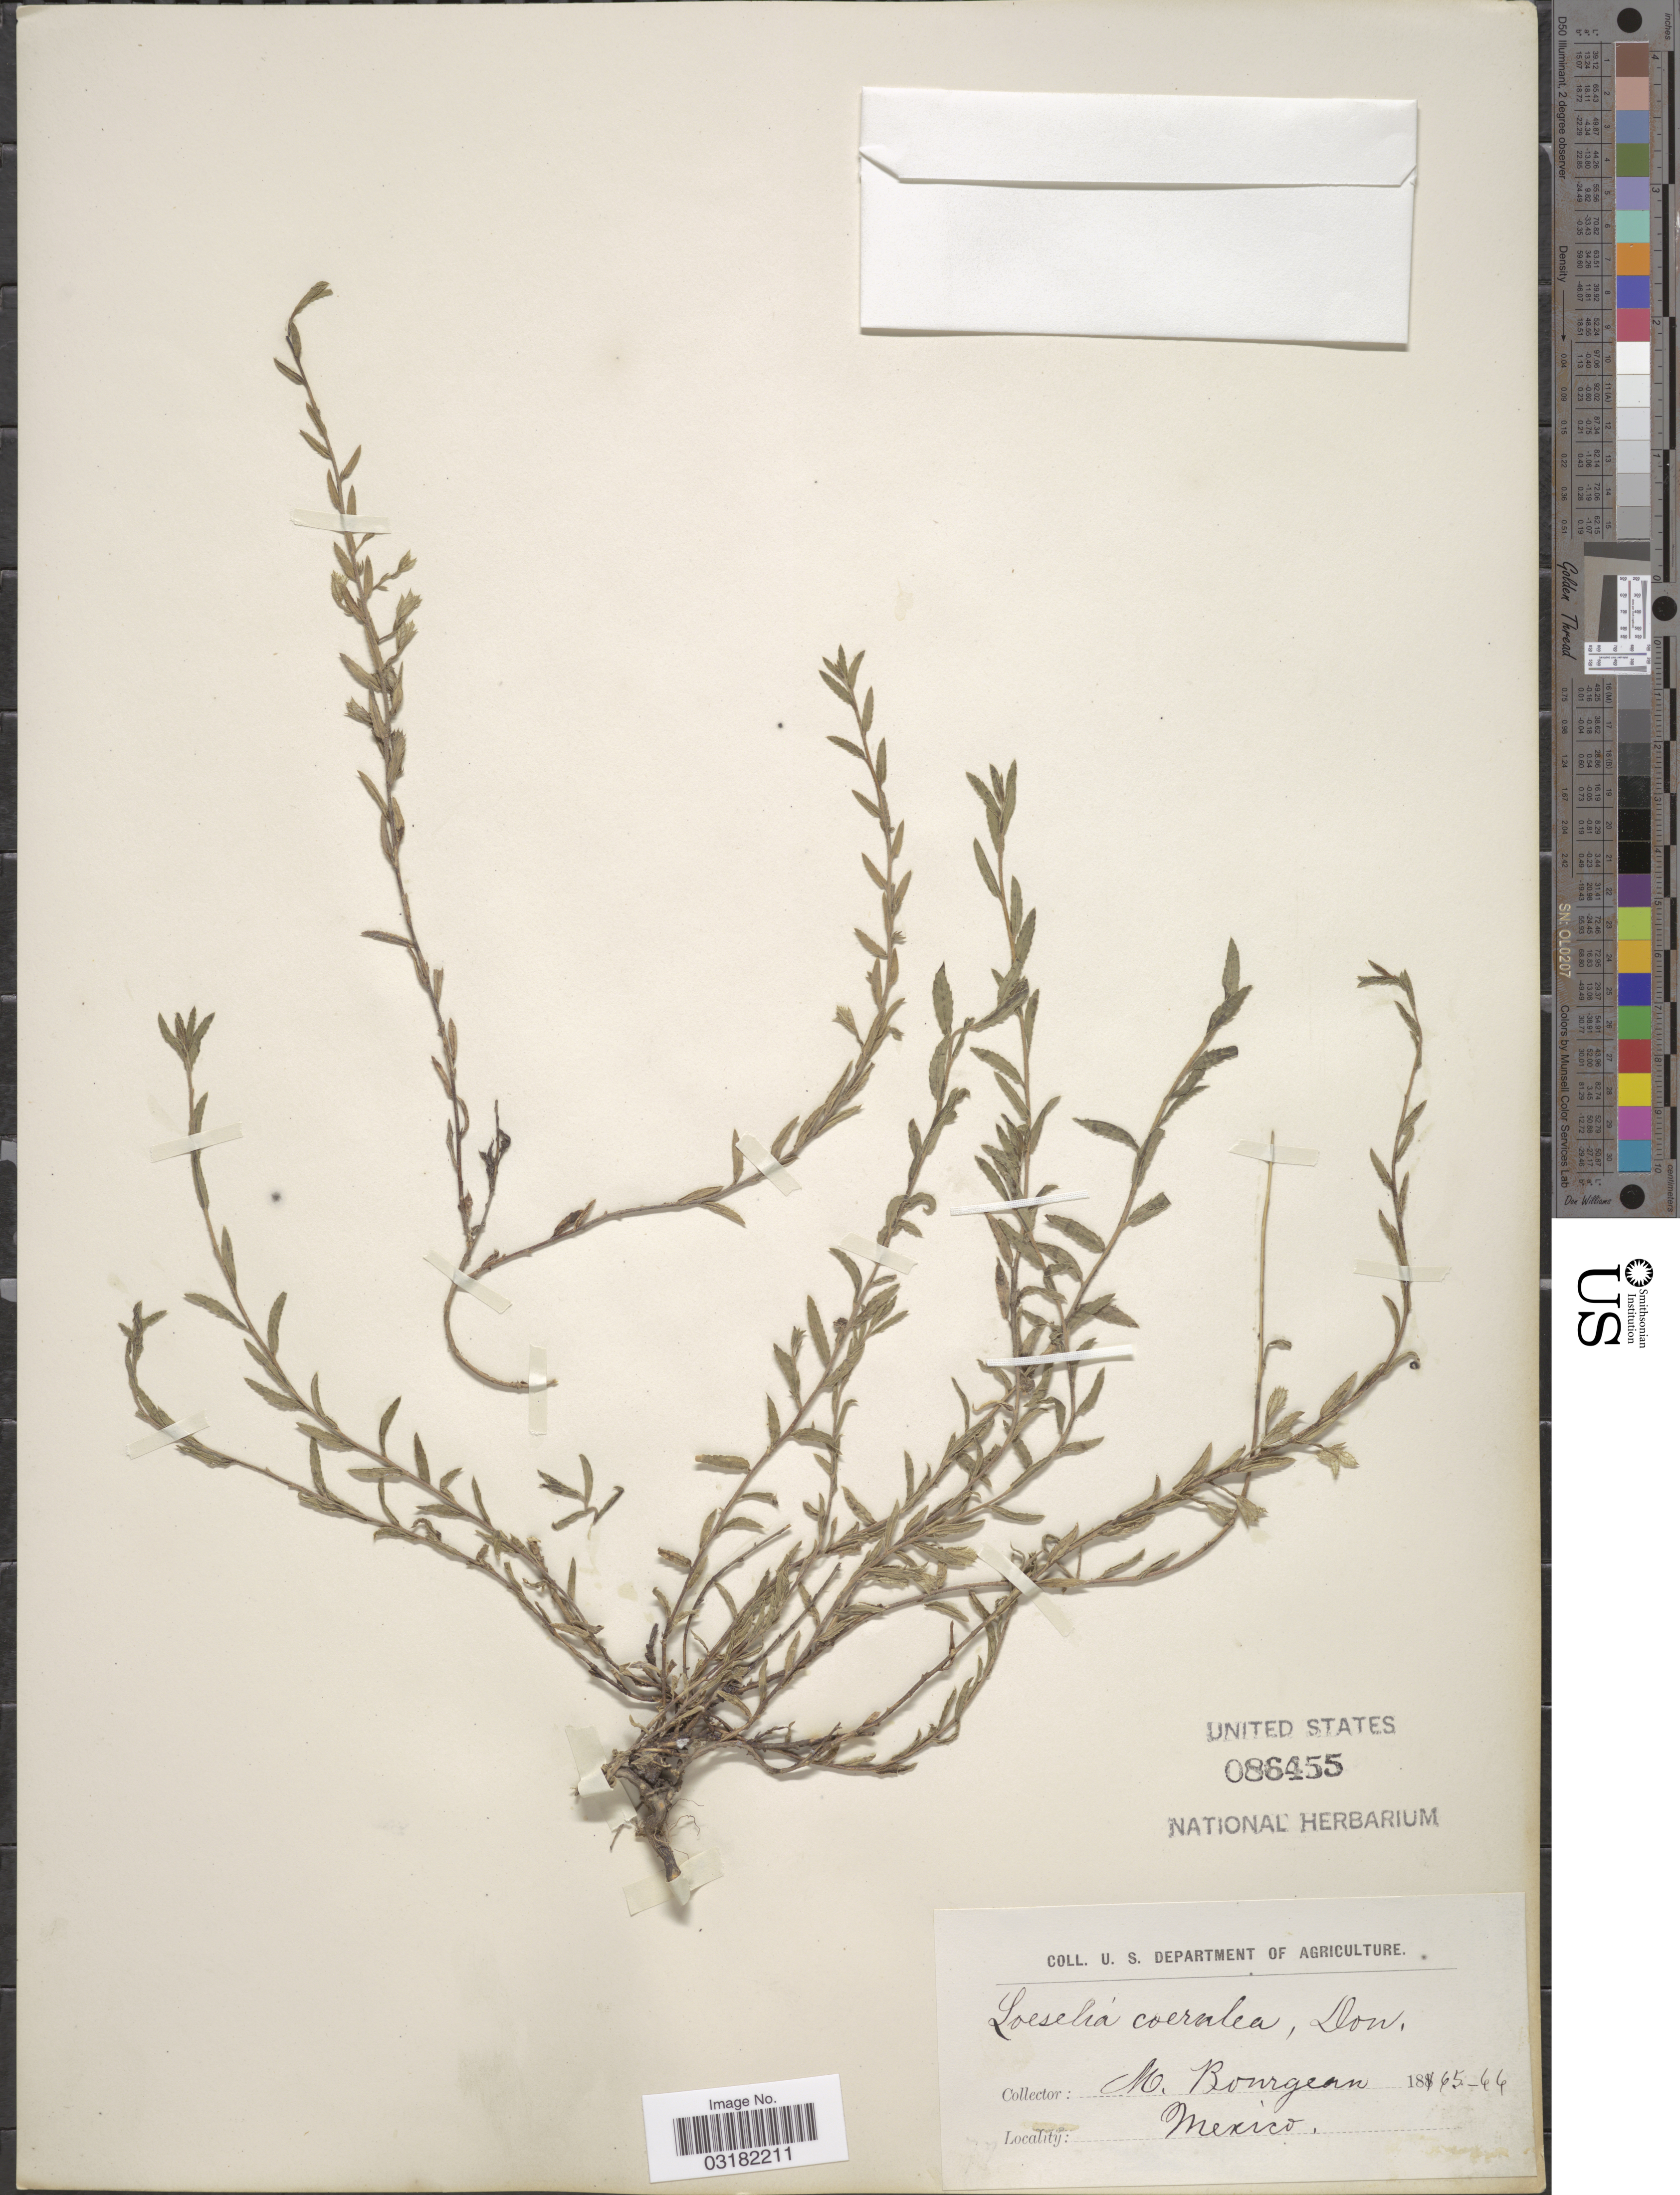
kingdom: Plantae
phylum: Tracheophyta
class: Magnoliopsida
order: Ericales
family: Polemoniaceae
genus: Loeselia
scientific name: Loeselia caerulea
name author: (Cav.) G. Don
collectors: M. Bourgeau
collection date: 1865/1866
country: Mexico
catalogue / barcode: US 86455